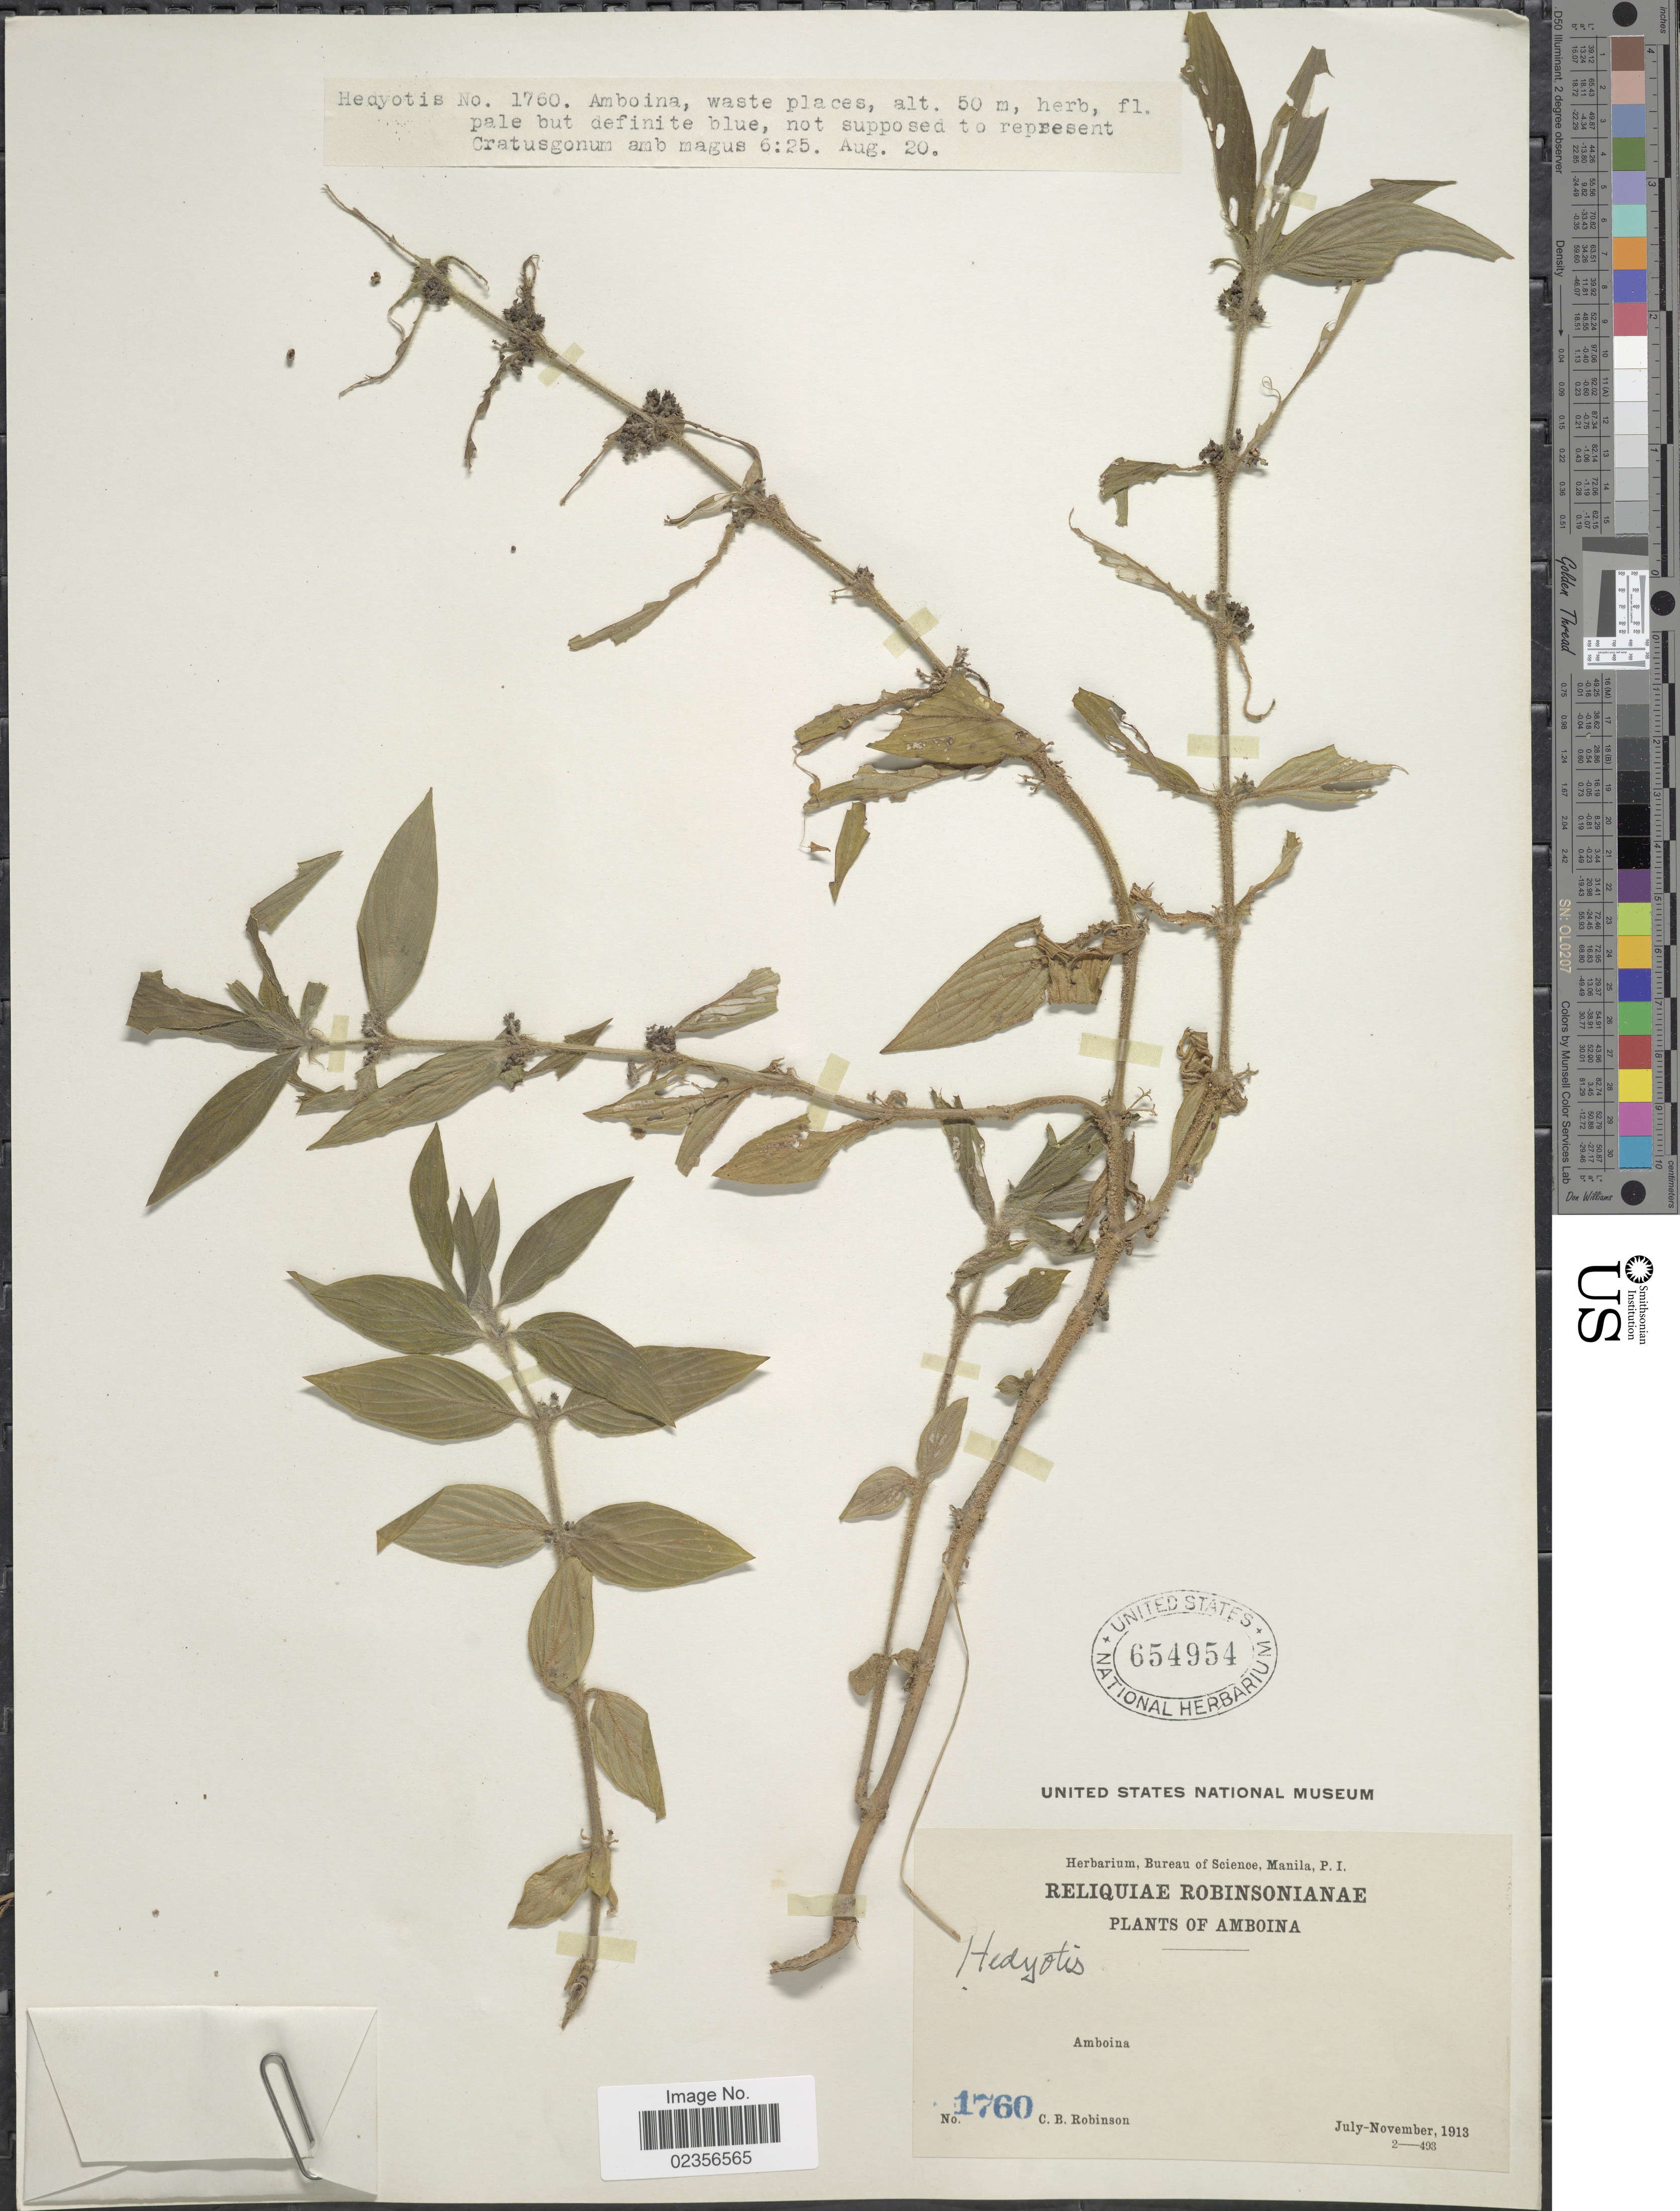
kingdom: Plantae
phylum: Tracheophyta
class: Magnoliopsida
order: Gentianales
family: Rubiaceae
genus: Hedyotis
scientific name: Hedyotis sp.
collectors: C. Robinson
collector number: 1760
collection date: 1913-08-20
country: Indonesia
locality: Amboina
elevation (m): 50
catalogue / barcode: US 654954